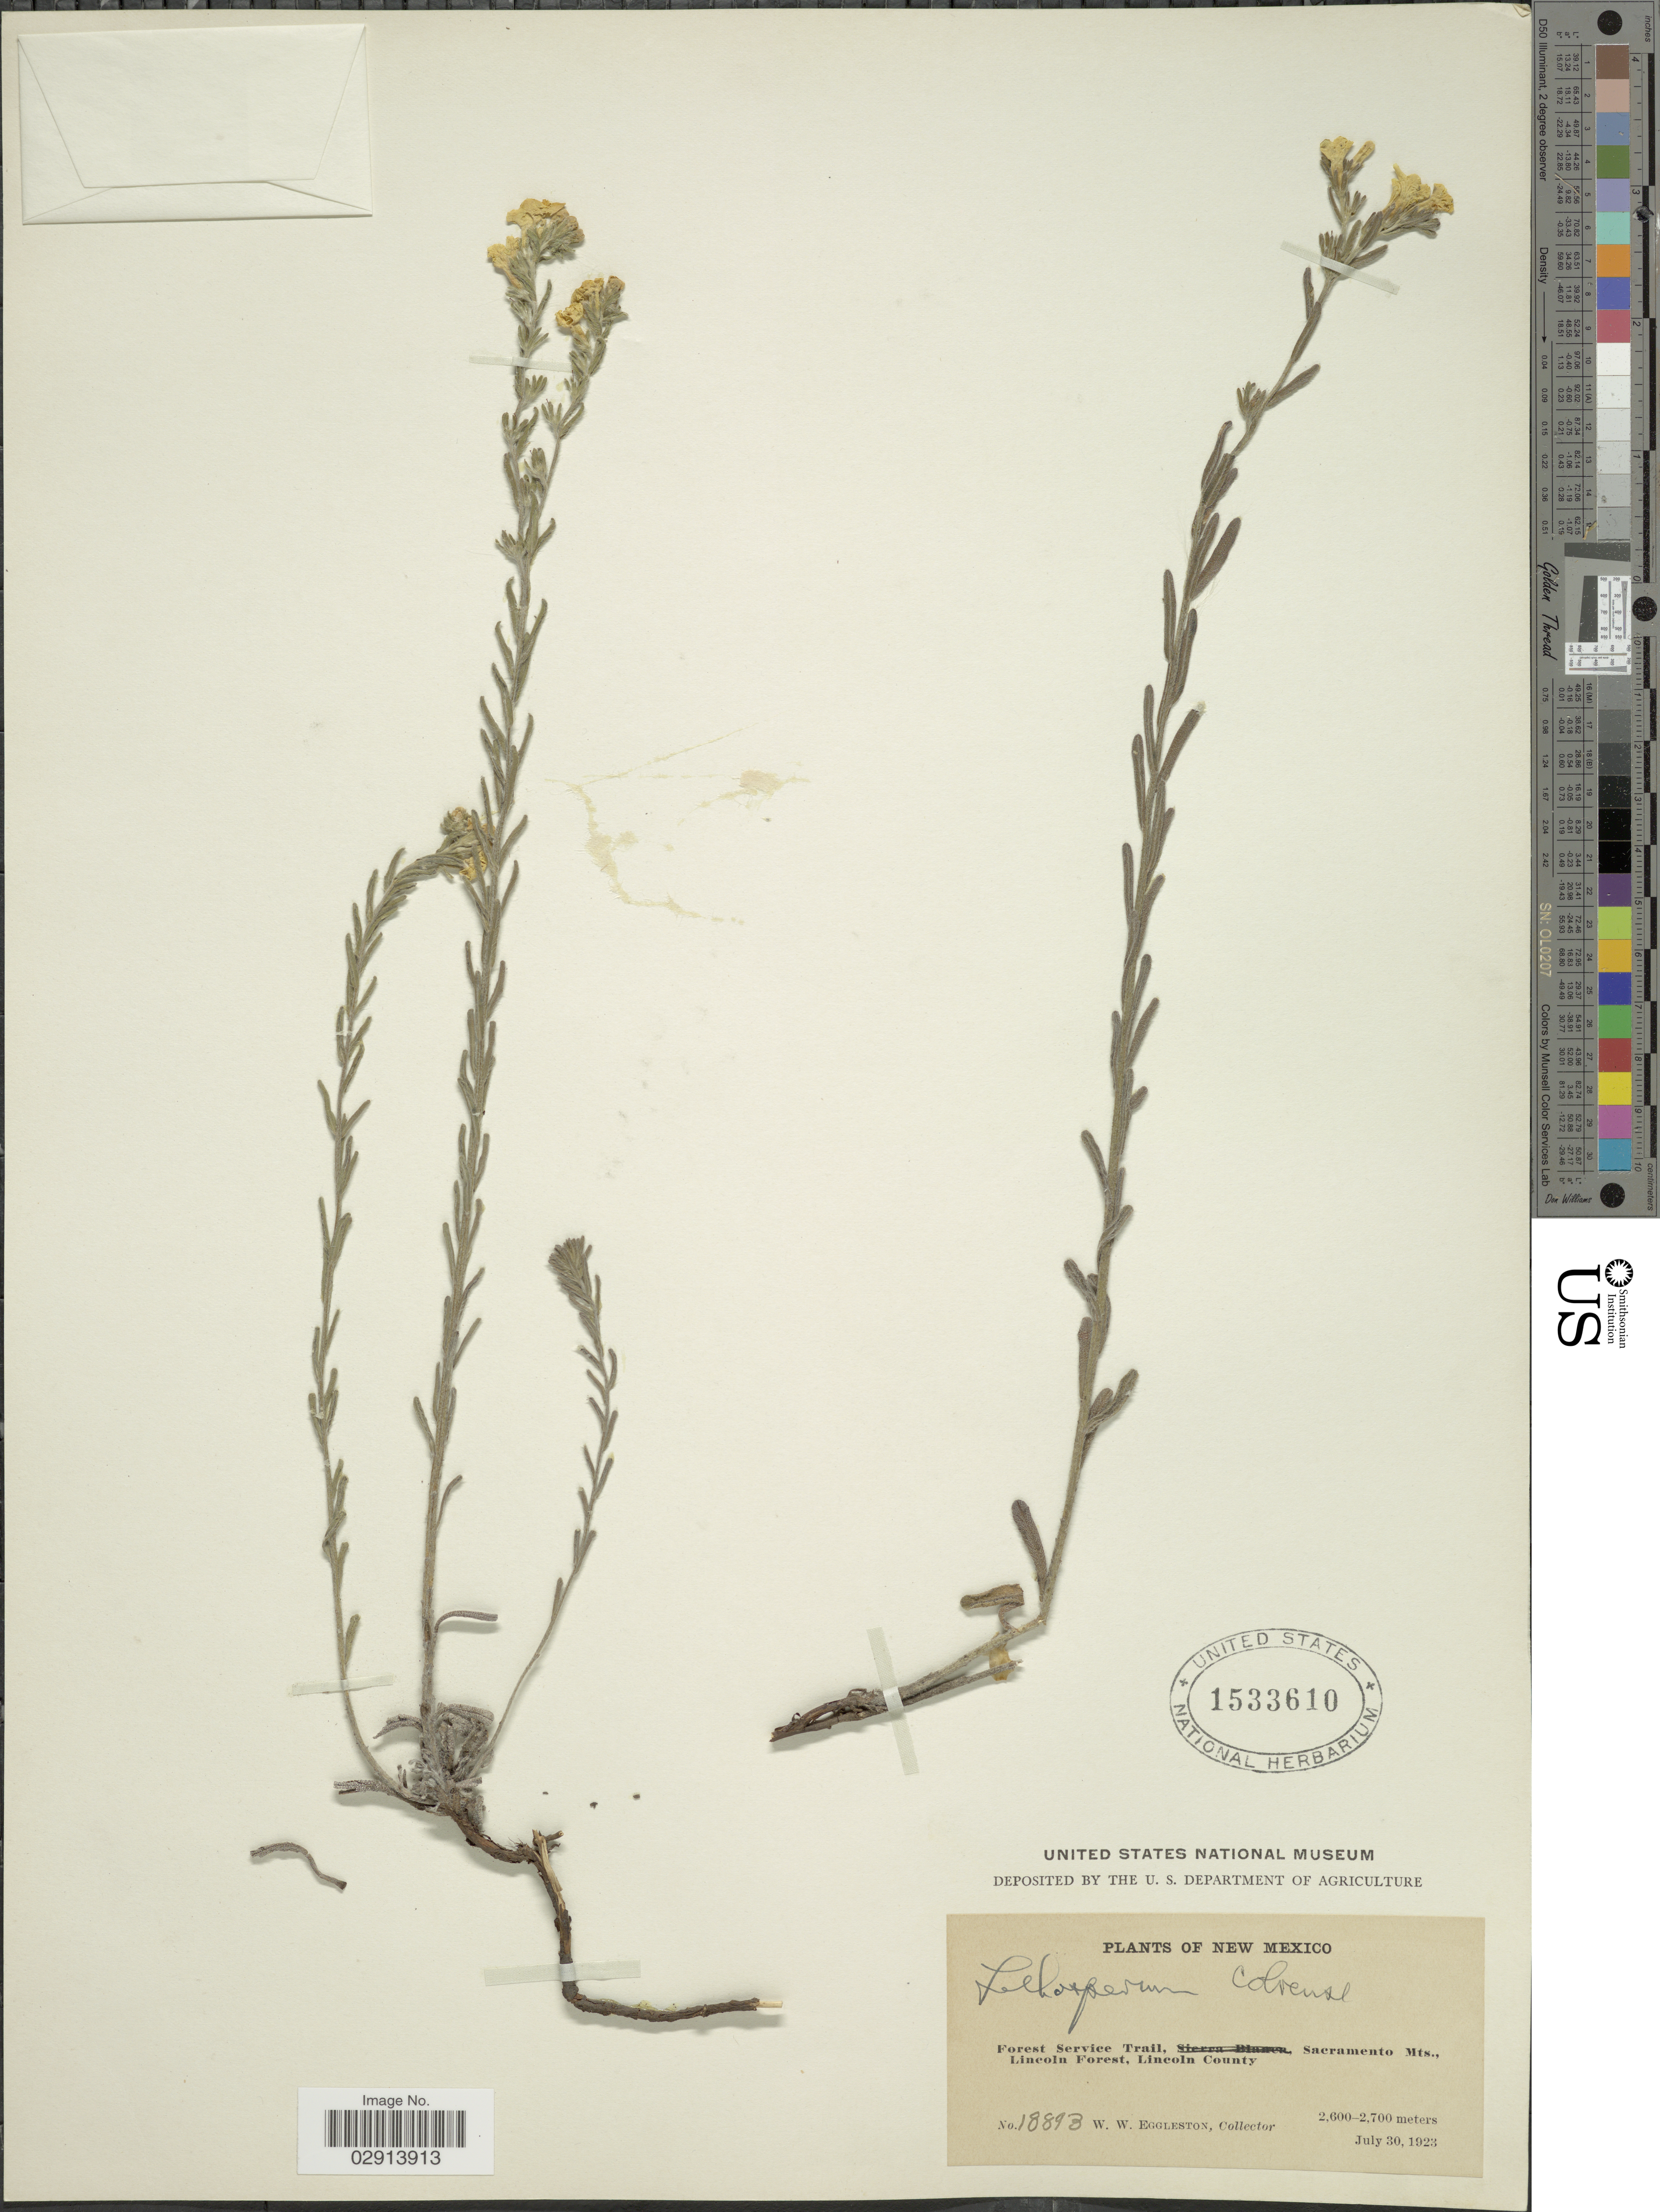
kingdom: Plantae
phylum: Tracheophyta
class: Magnoliopsida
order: Boraginales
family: Boraginaceae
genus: Lithospermum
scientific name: Lithospermum cobrense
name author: Greene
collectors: W. W. Eggleston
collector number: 18893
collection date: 1923-07-30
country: United States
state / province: New Mexico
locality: Forest Service Trail, Sacramento Mts., Lincoln Forest, Lincoln County.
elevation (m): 2600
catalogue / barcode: US 1533610